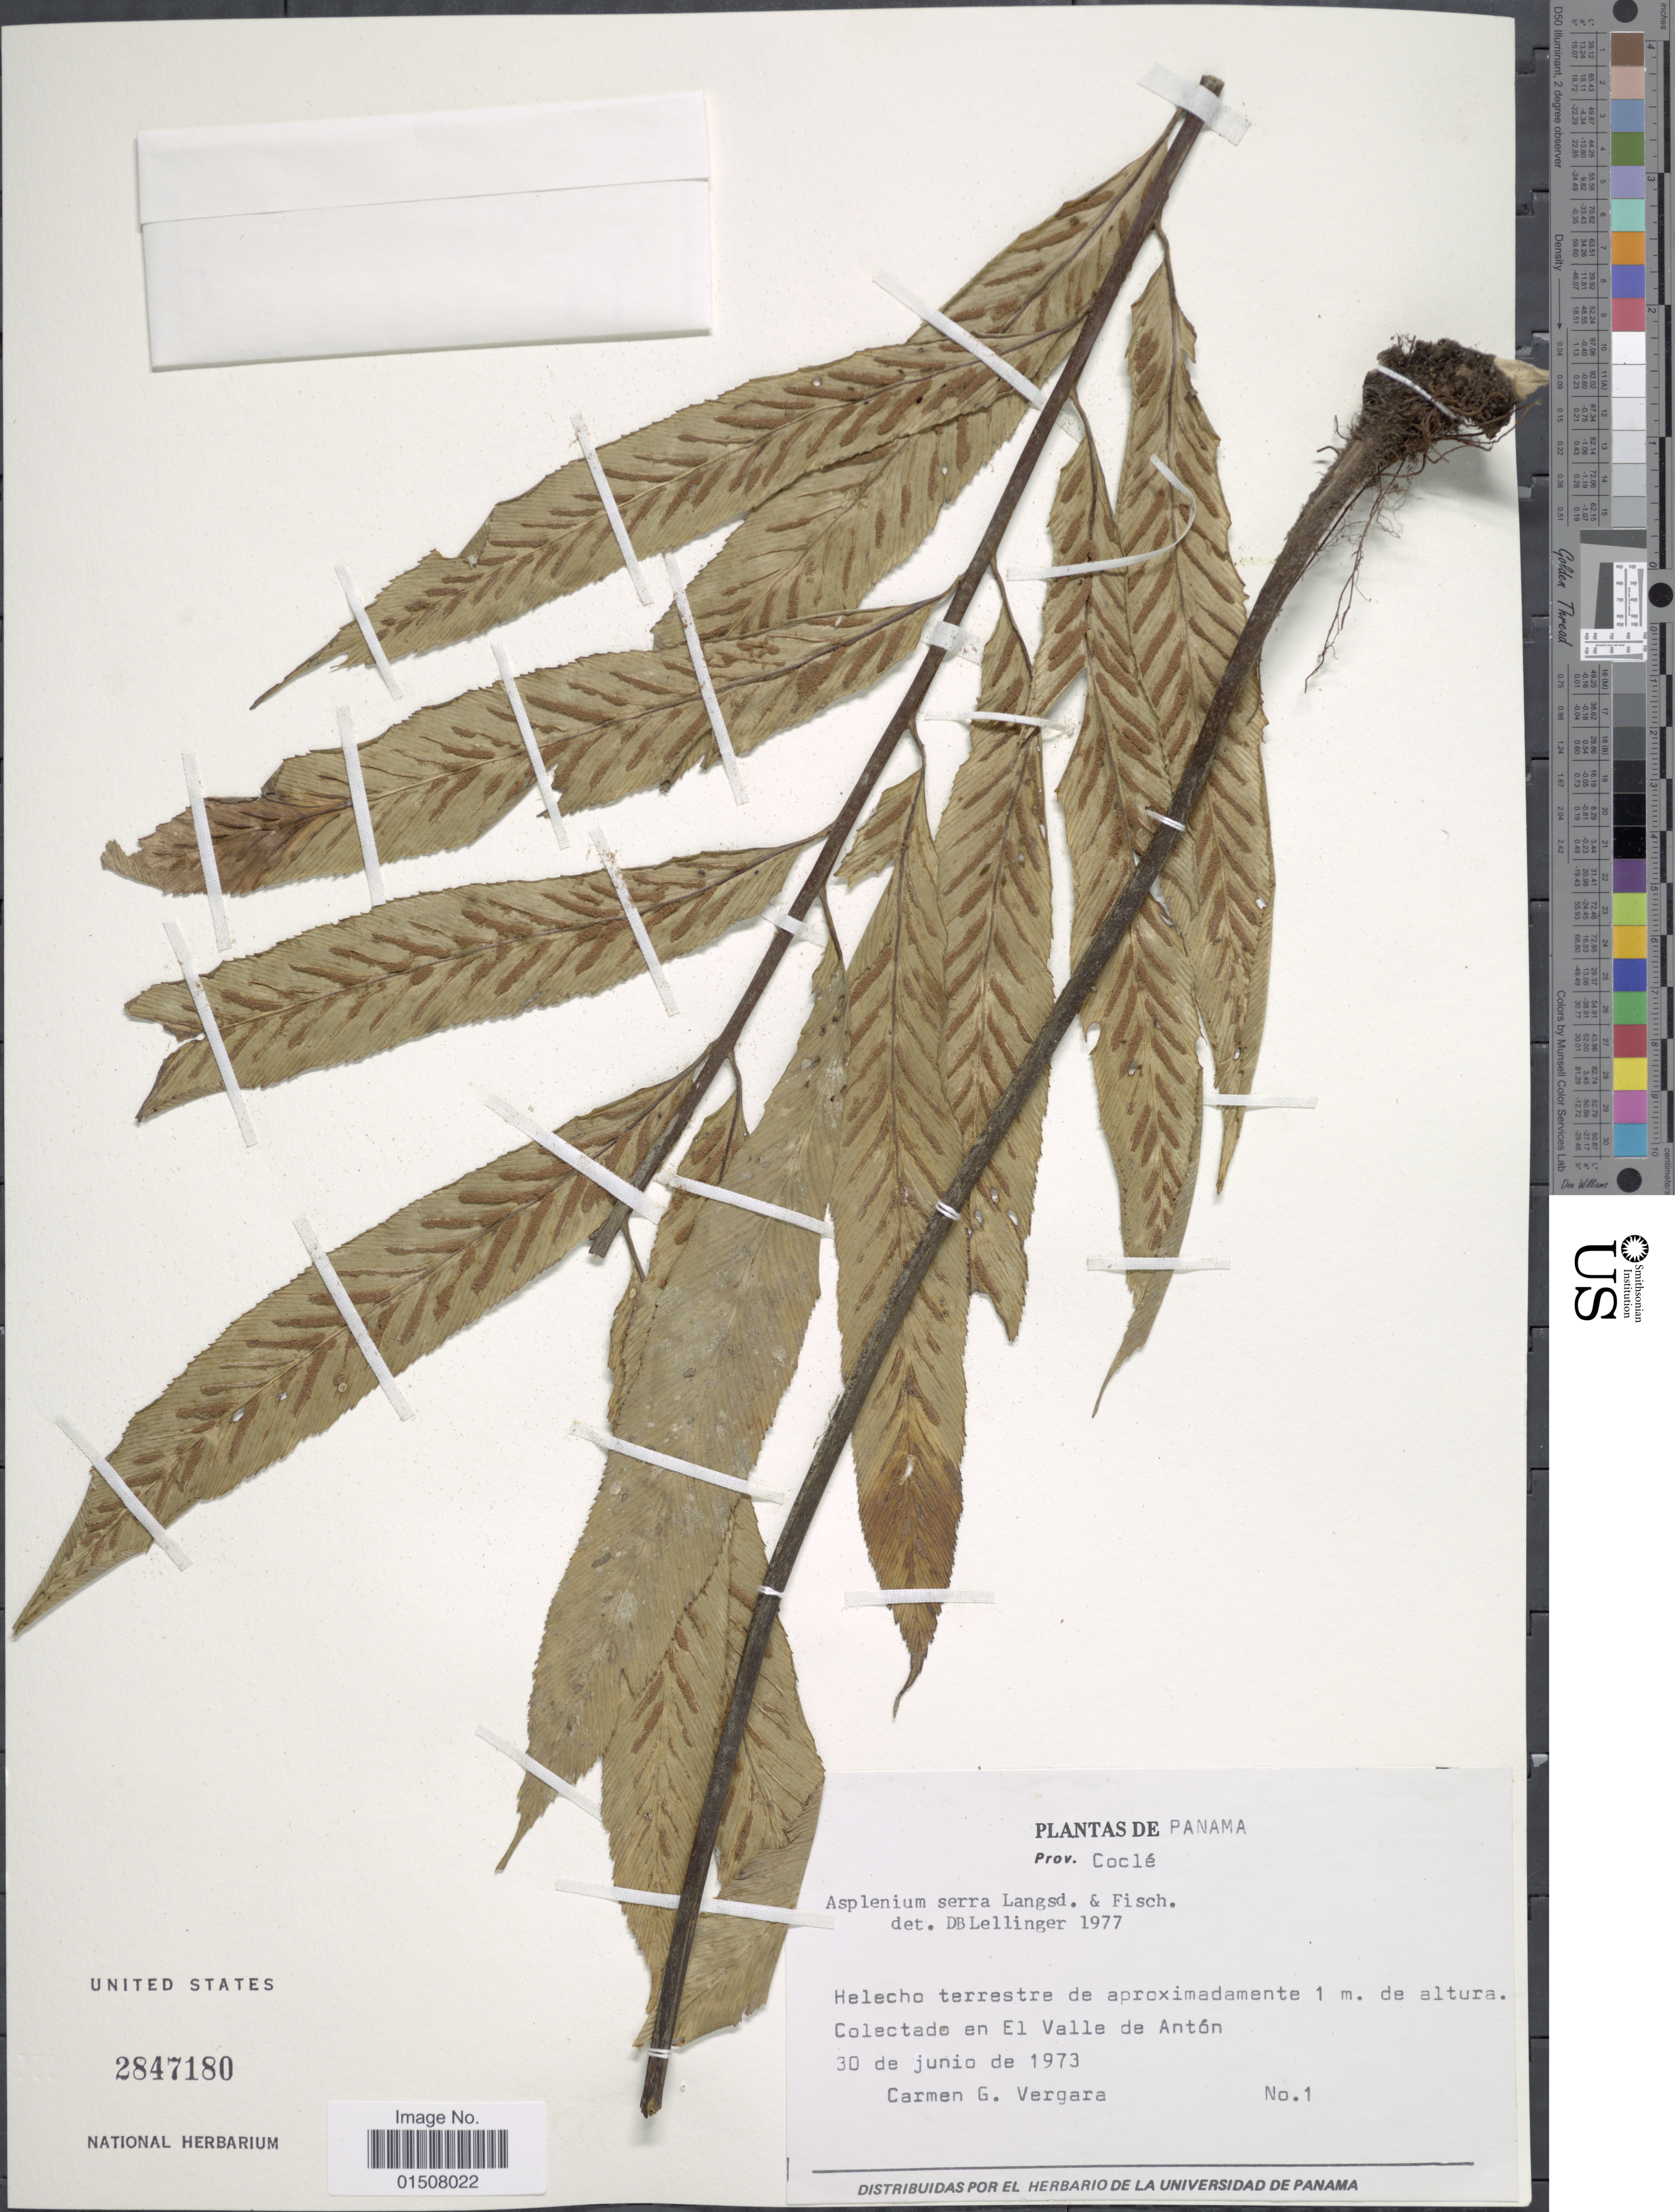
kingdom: Plantae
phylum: Tracheophyta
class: Polypodiopsida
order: Polypodiales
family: Aspleniaceae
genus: Asplenium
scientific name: Asplenium serra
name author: Langsd. & Fisch.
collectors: C. Vergara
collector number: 1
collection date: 1973-06-30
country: Panama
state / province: Coclé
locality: El Valle de Anton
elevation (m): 1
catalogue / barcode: US 2847180